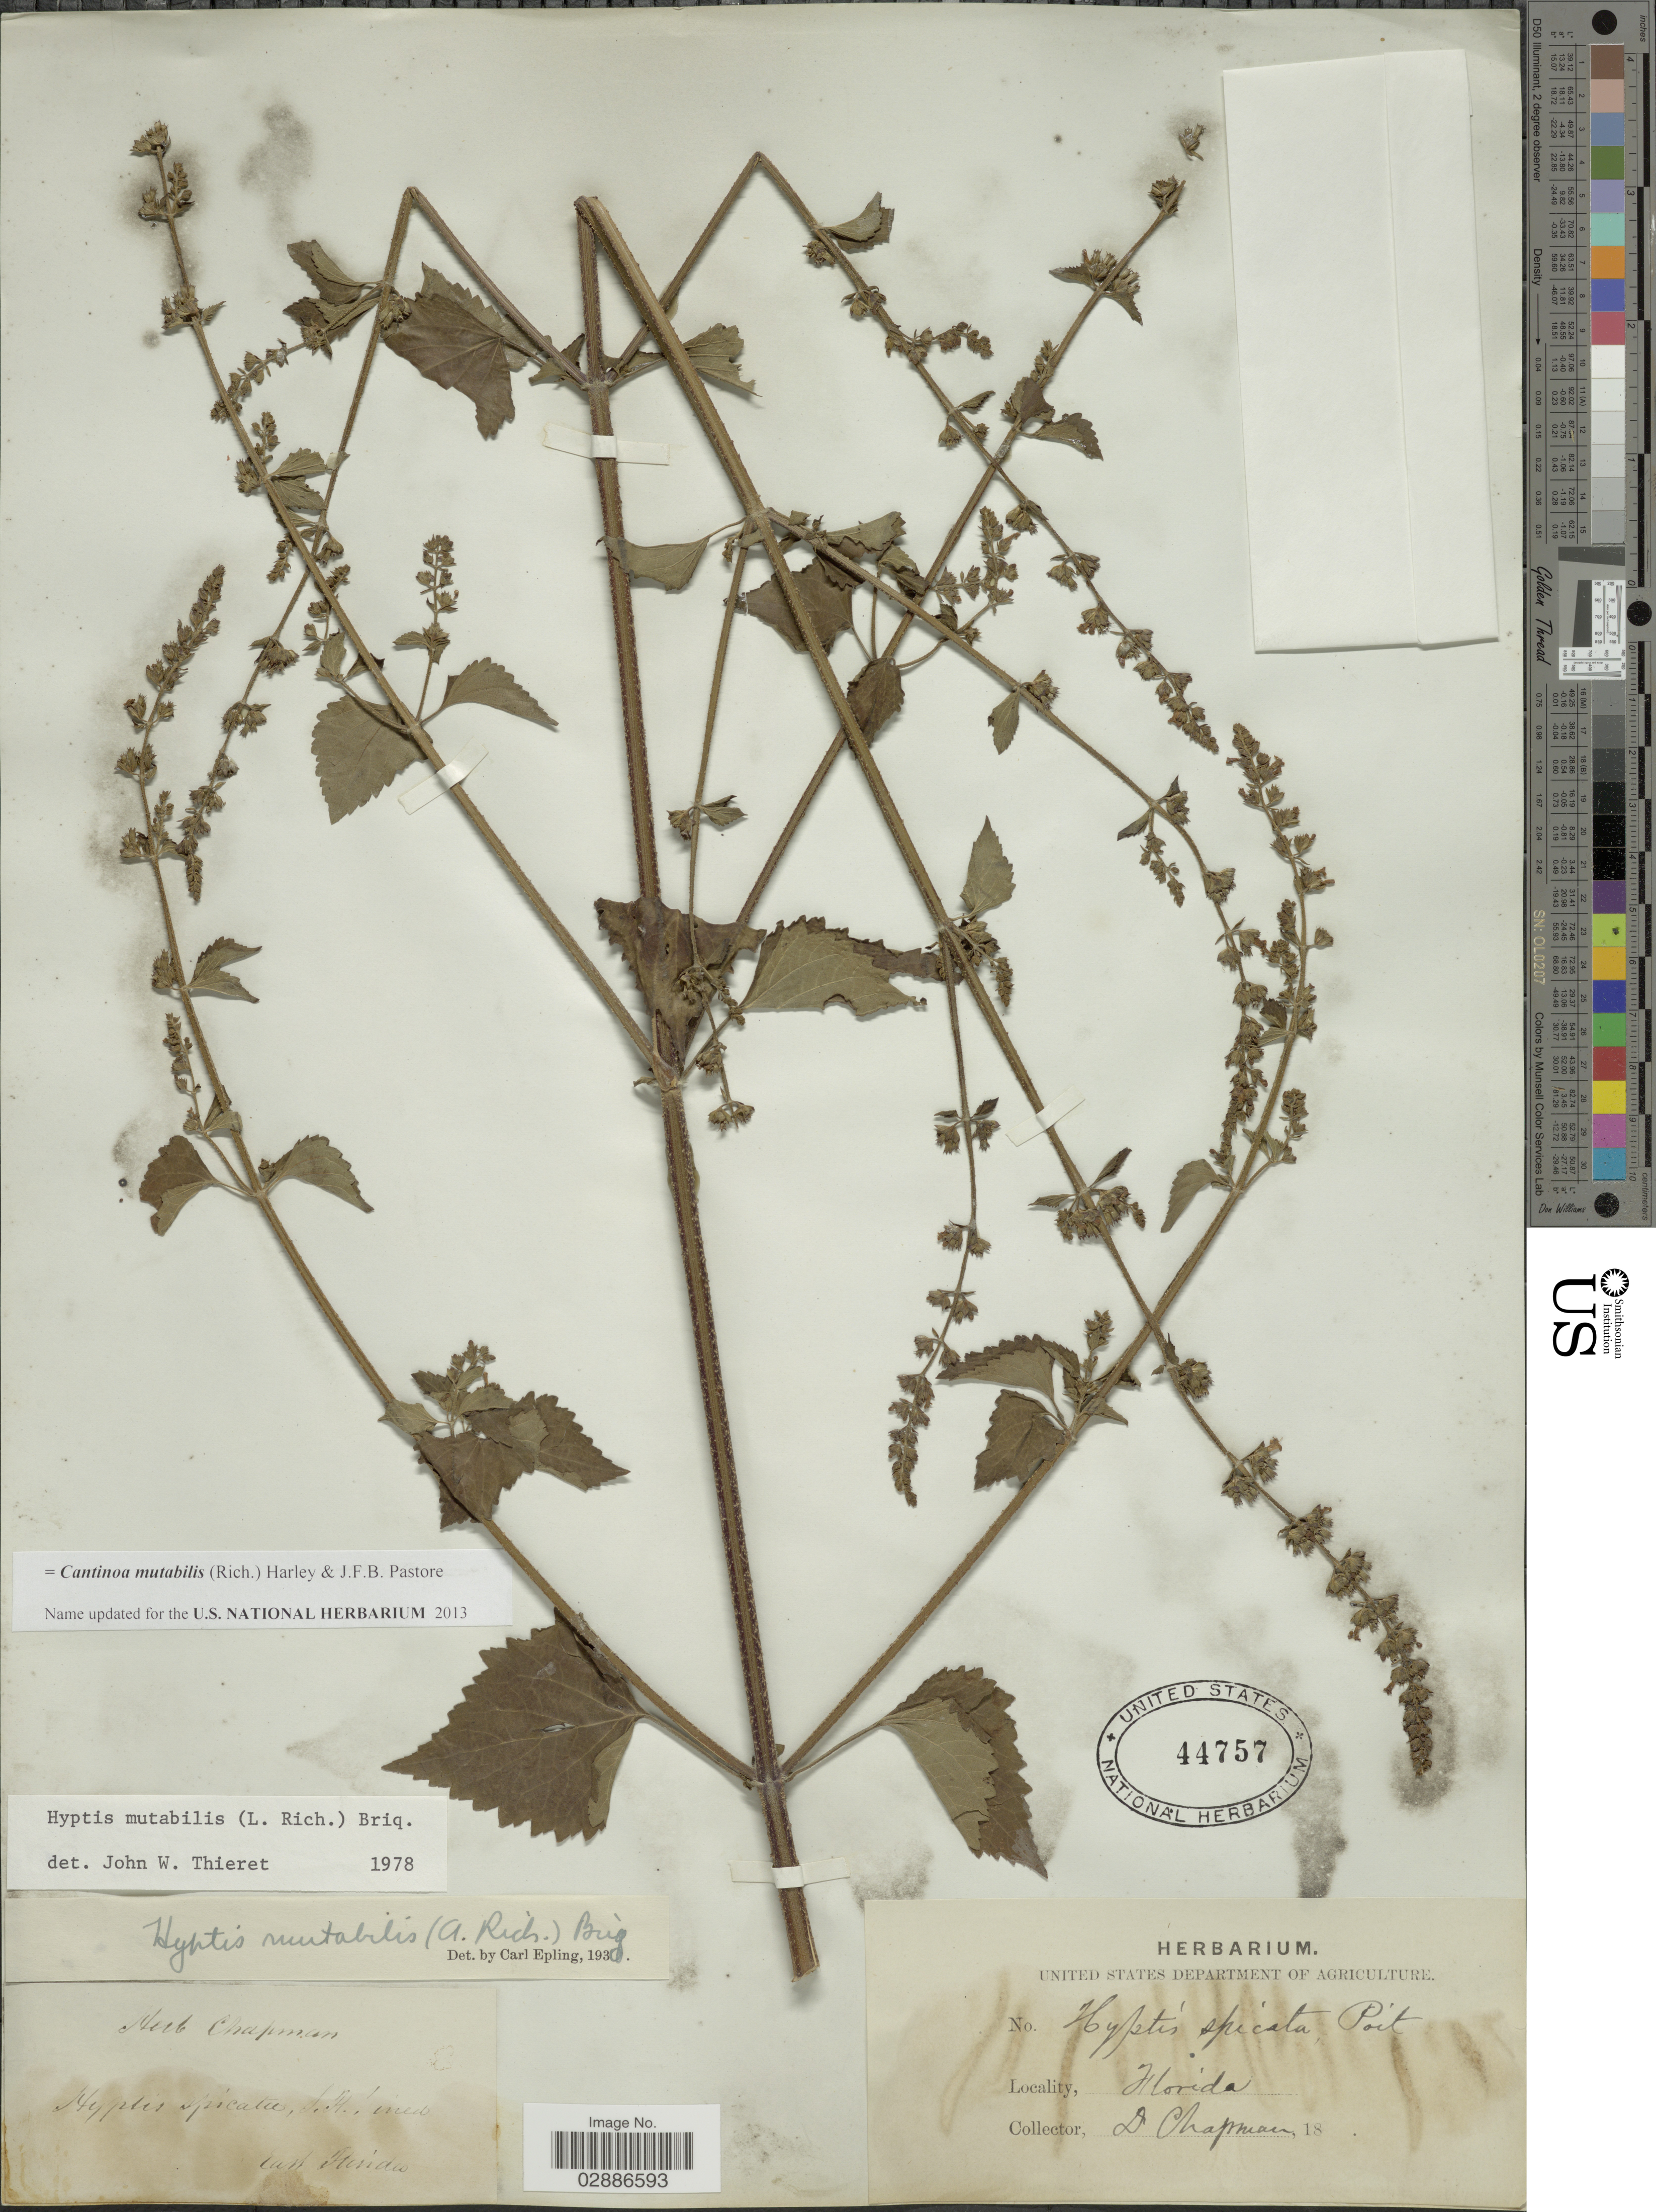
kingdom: Plantae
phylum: Tracheophyta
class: Magnoliopsida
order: Lamiales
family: Lamiaceae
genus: Cantinoa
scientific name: Cantinoa mutabilis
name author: (Epling) Harley & J.F.B. Pastore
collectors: A. Chapman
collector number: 53*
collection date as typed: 18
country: United States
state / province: Florida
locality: East Florida.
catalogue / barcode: US 44757